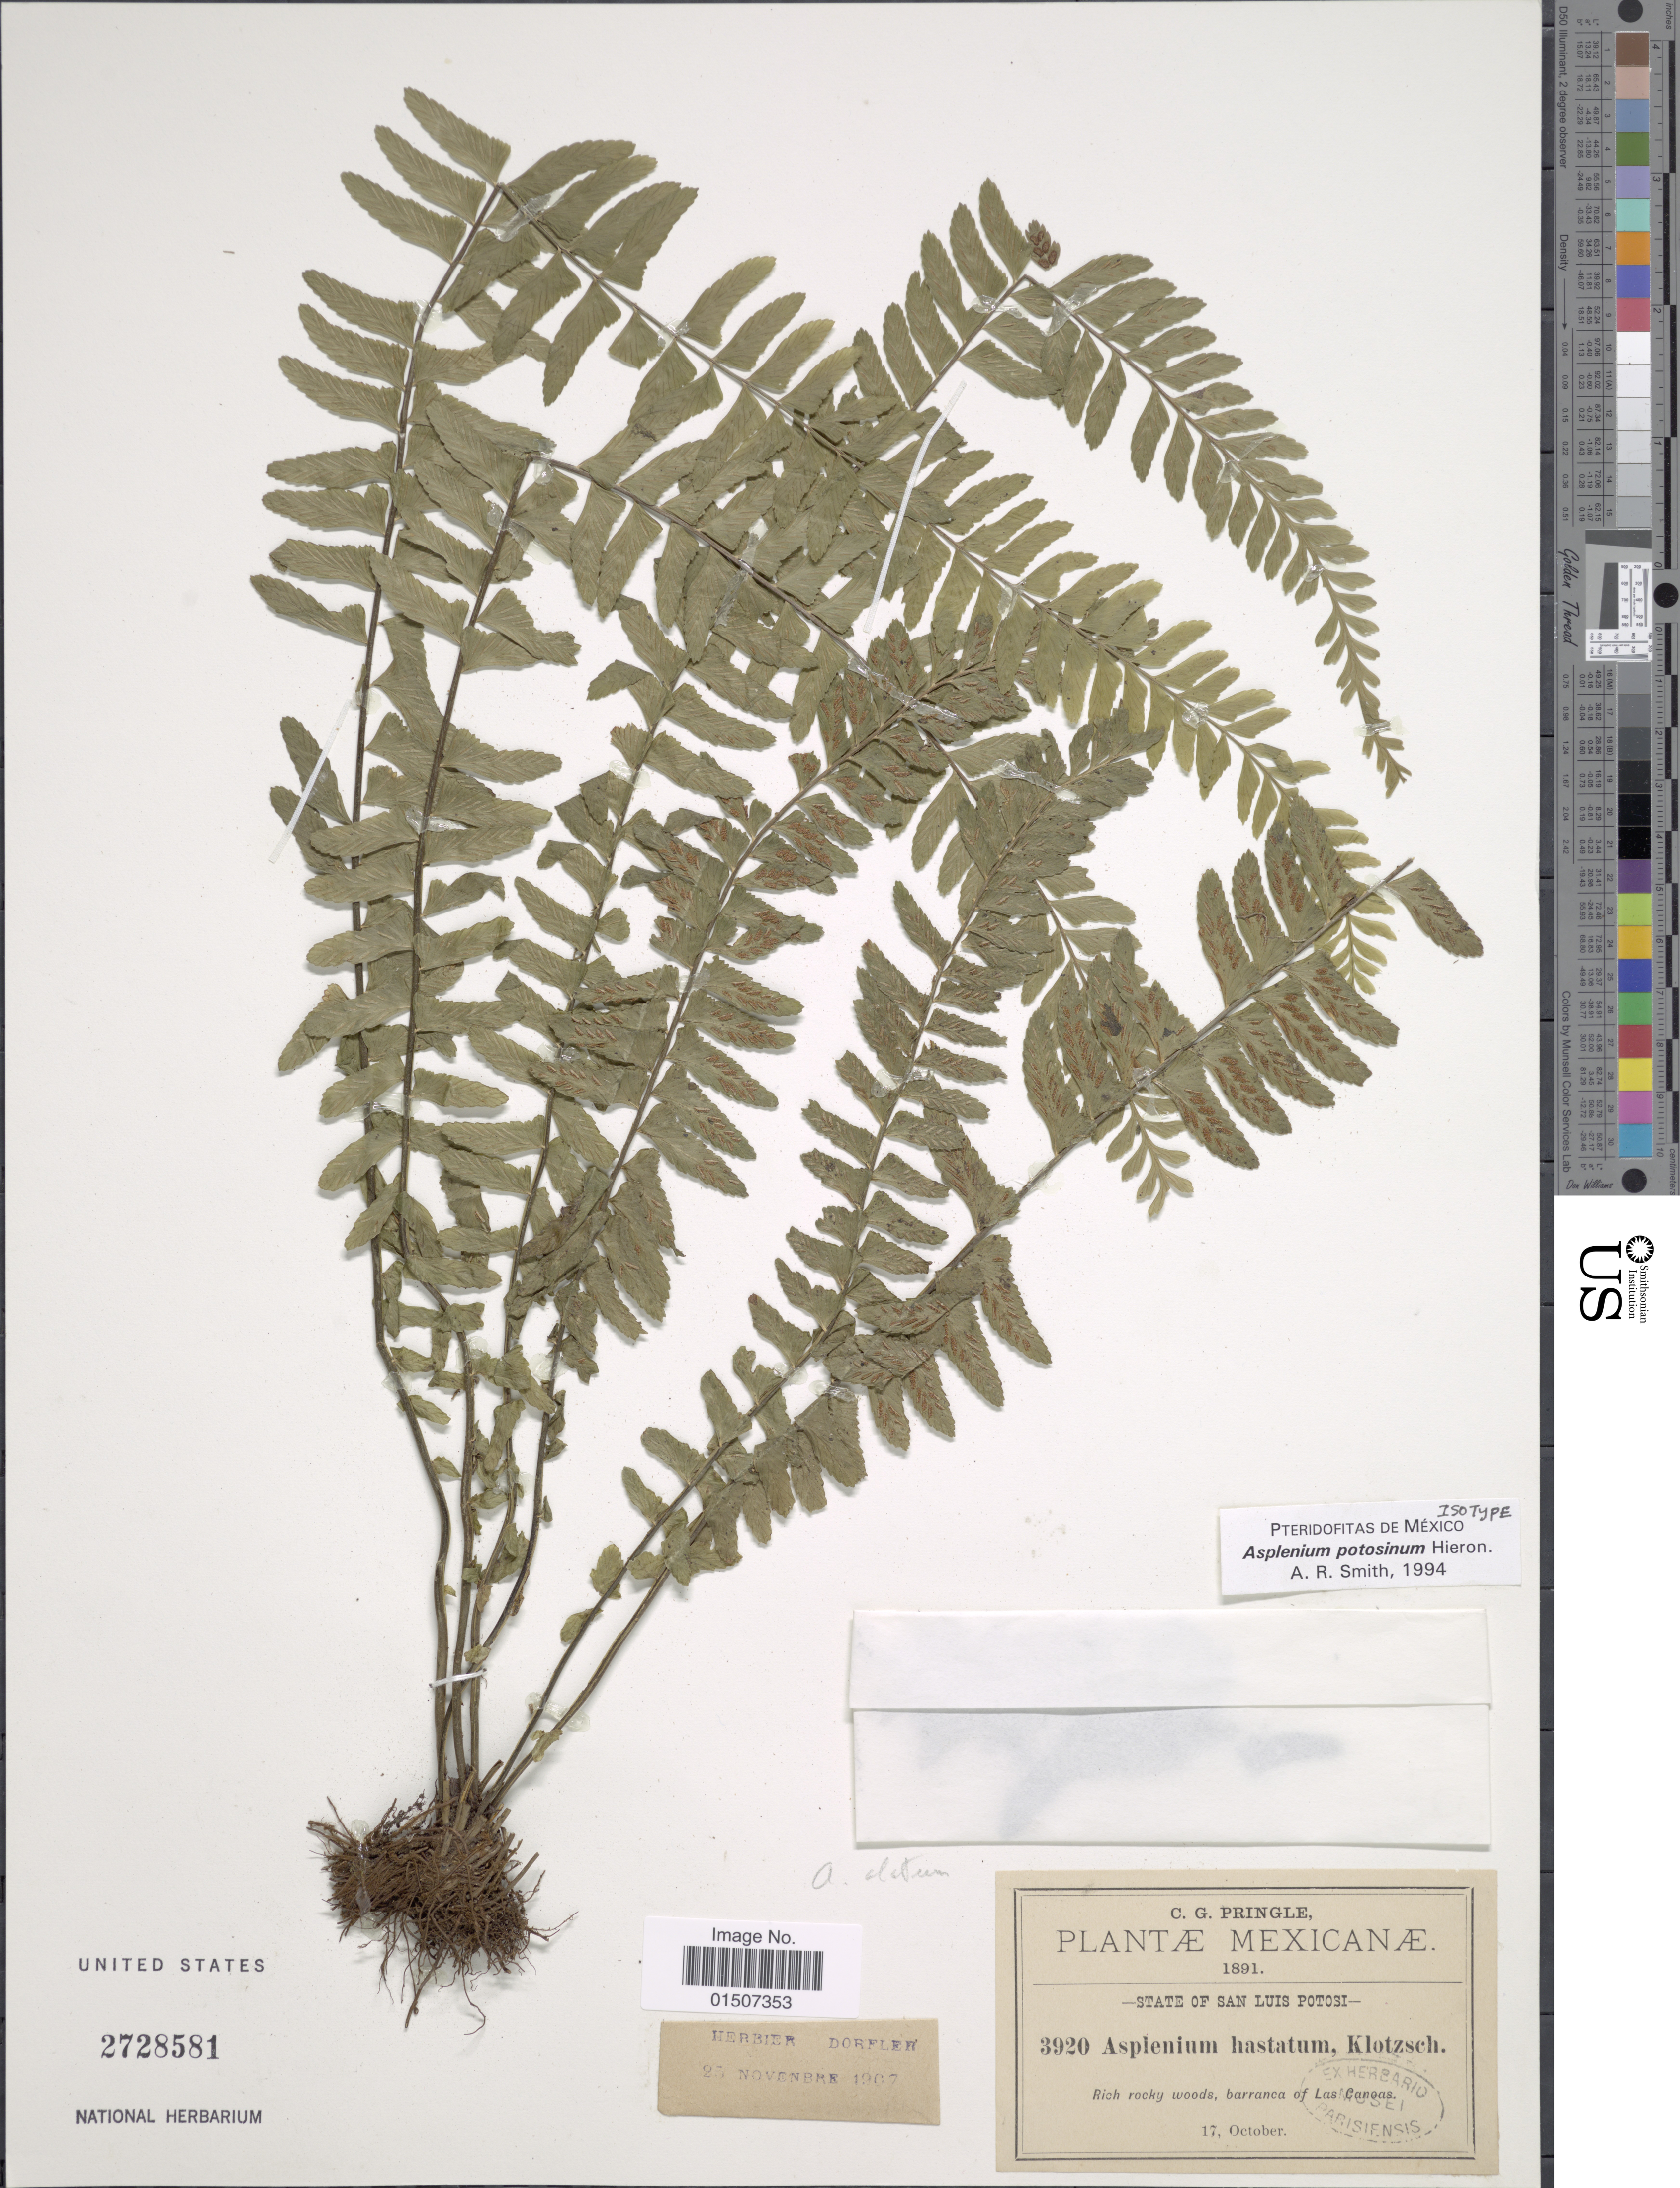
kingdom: Plantae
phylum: Tracheophyta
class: Polypodiopsida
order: Polypodiales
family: Aspleniaceae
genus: Asplenium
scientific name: Asplenium potosinum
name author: Hieron.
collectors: C. G. Pringle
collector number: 3920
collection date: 1891-10-17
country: Mexico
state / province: San Luis Potosí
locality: Rich rocky woods, barranca of Las Canoas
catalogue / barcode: US 2728581